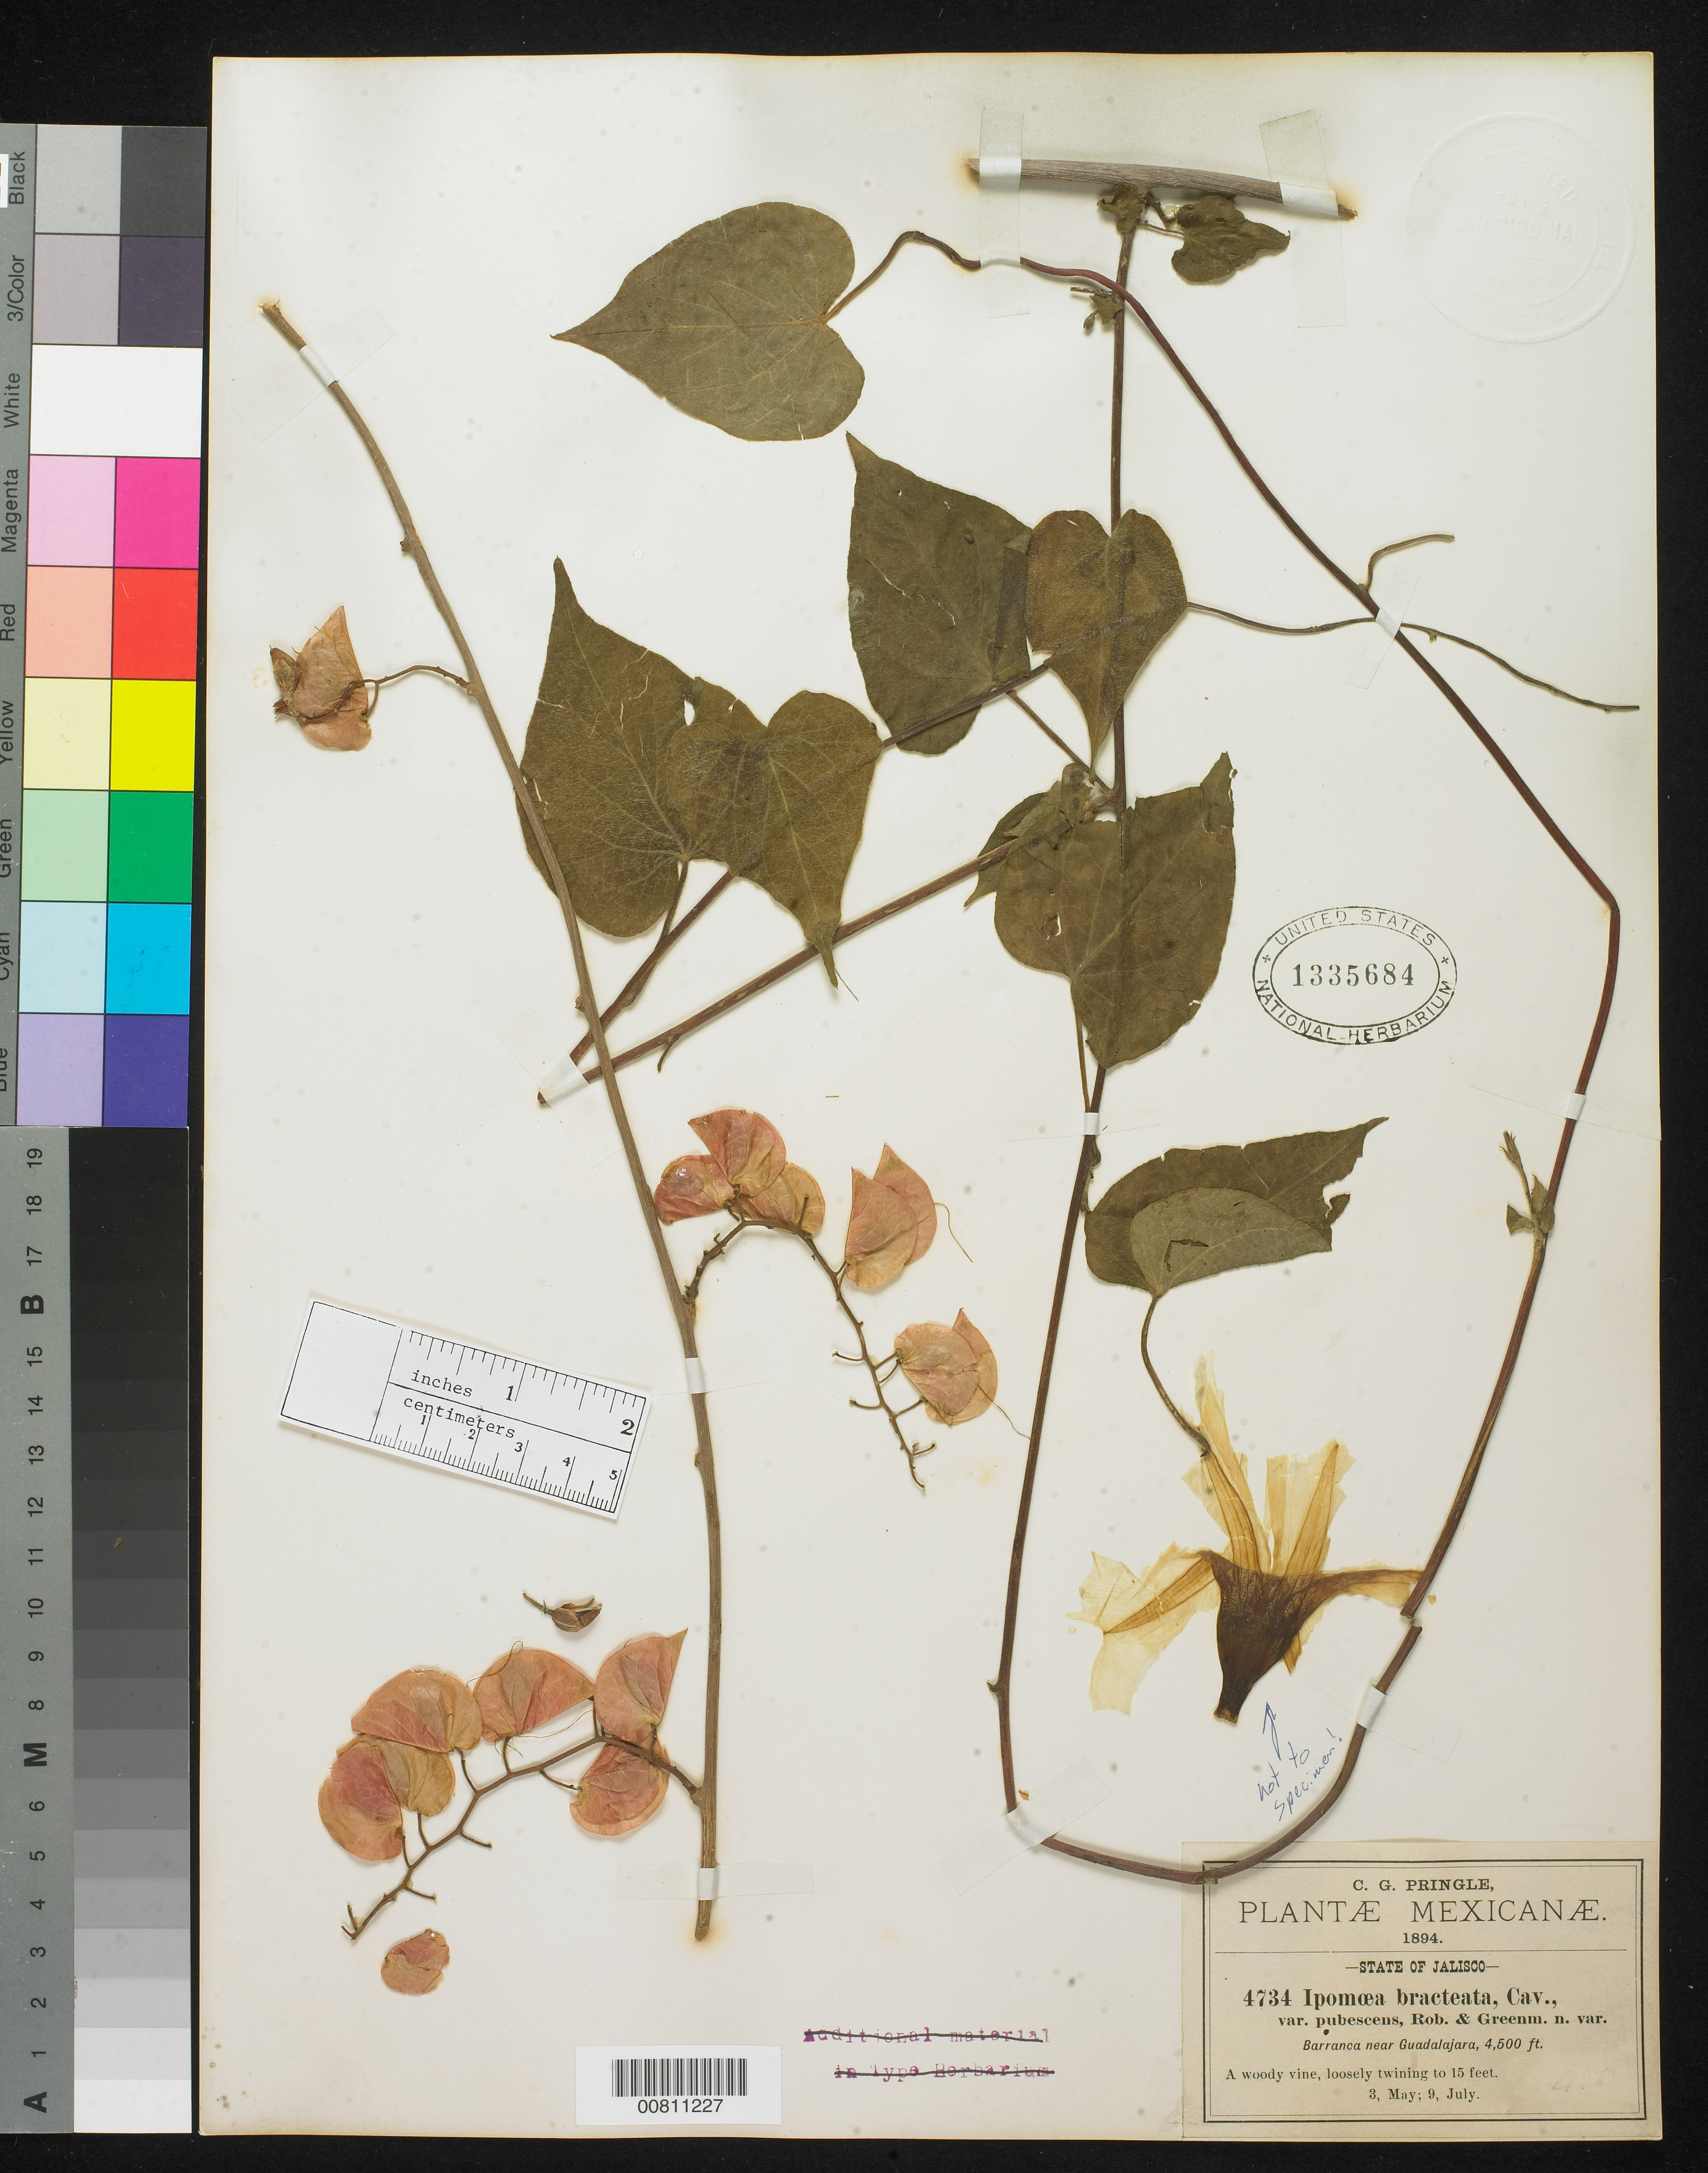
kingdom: Plantae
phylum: Tracheophyta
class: Magnoliopsida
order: Solanales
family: Convolvulaceae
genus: Ipomoea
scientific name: Ipomoea bracteata var. pubescens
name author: B.L. Rob. & Greenm.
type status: Isotype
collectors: C. G. Pringle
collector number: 4734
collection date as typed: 03 May 1894 and 09 Jul 1894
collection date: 1894-05-03,1894-07-09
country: Mexico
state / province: Jalisco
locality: Barranca near Guadalajara.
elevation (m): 1372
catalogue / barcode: US 1335684